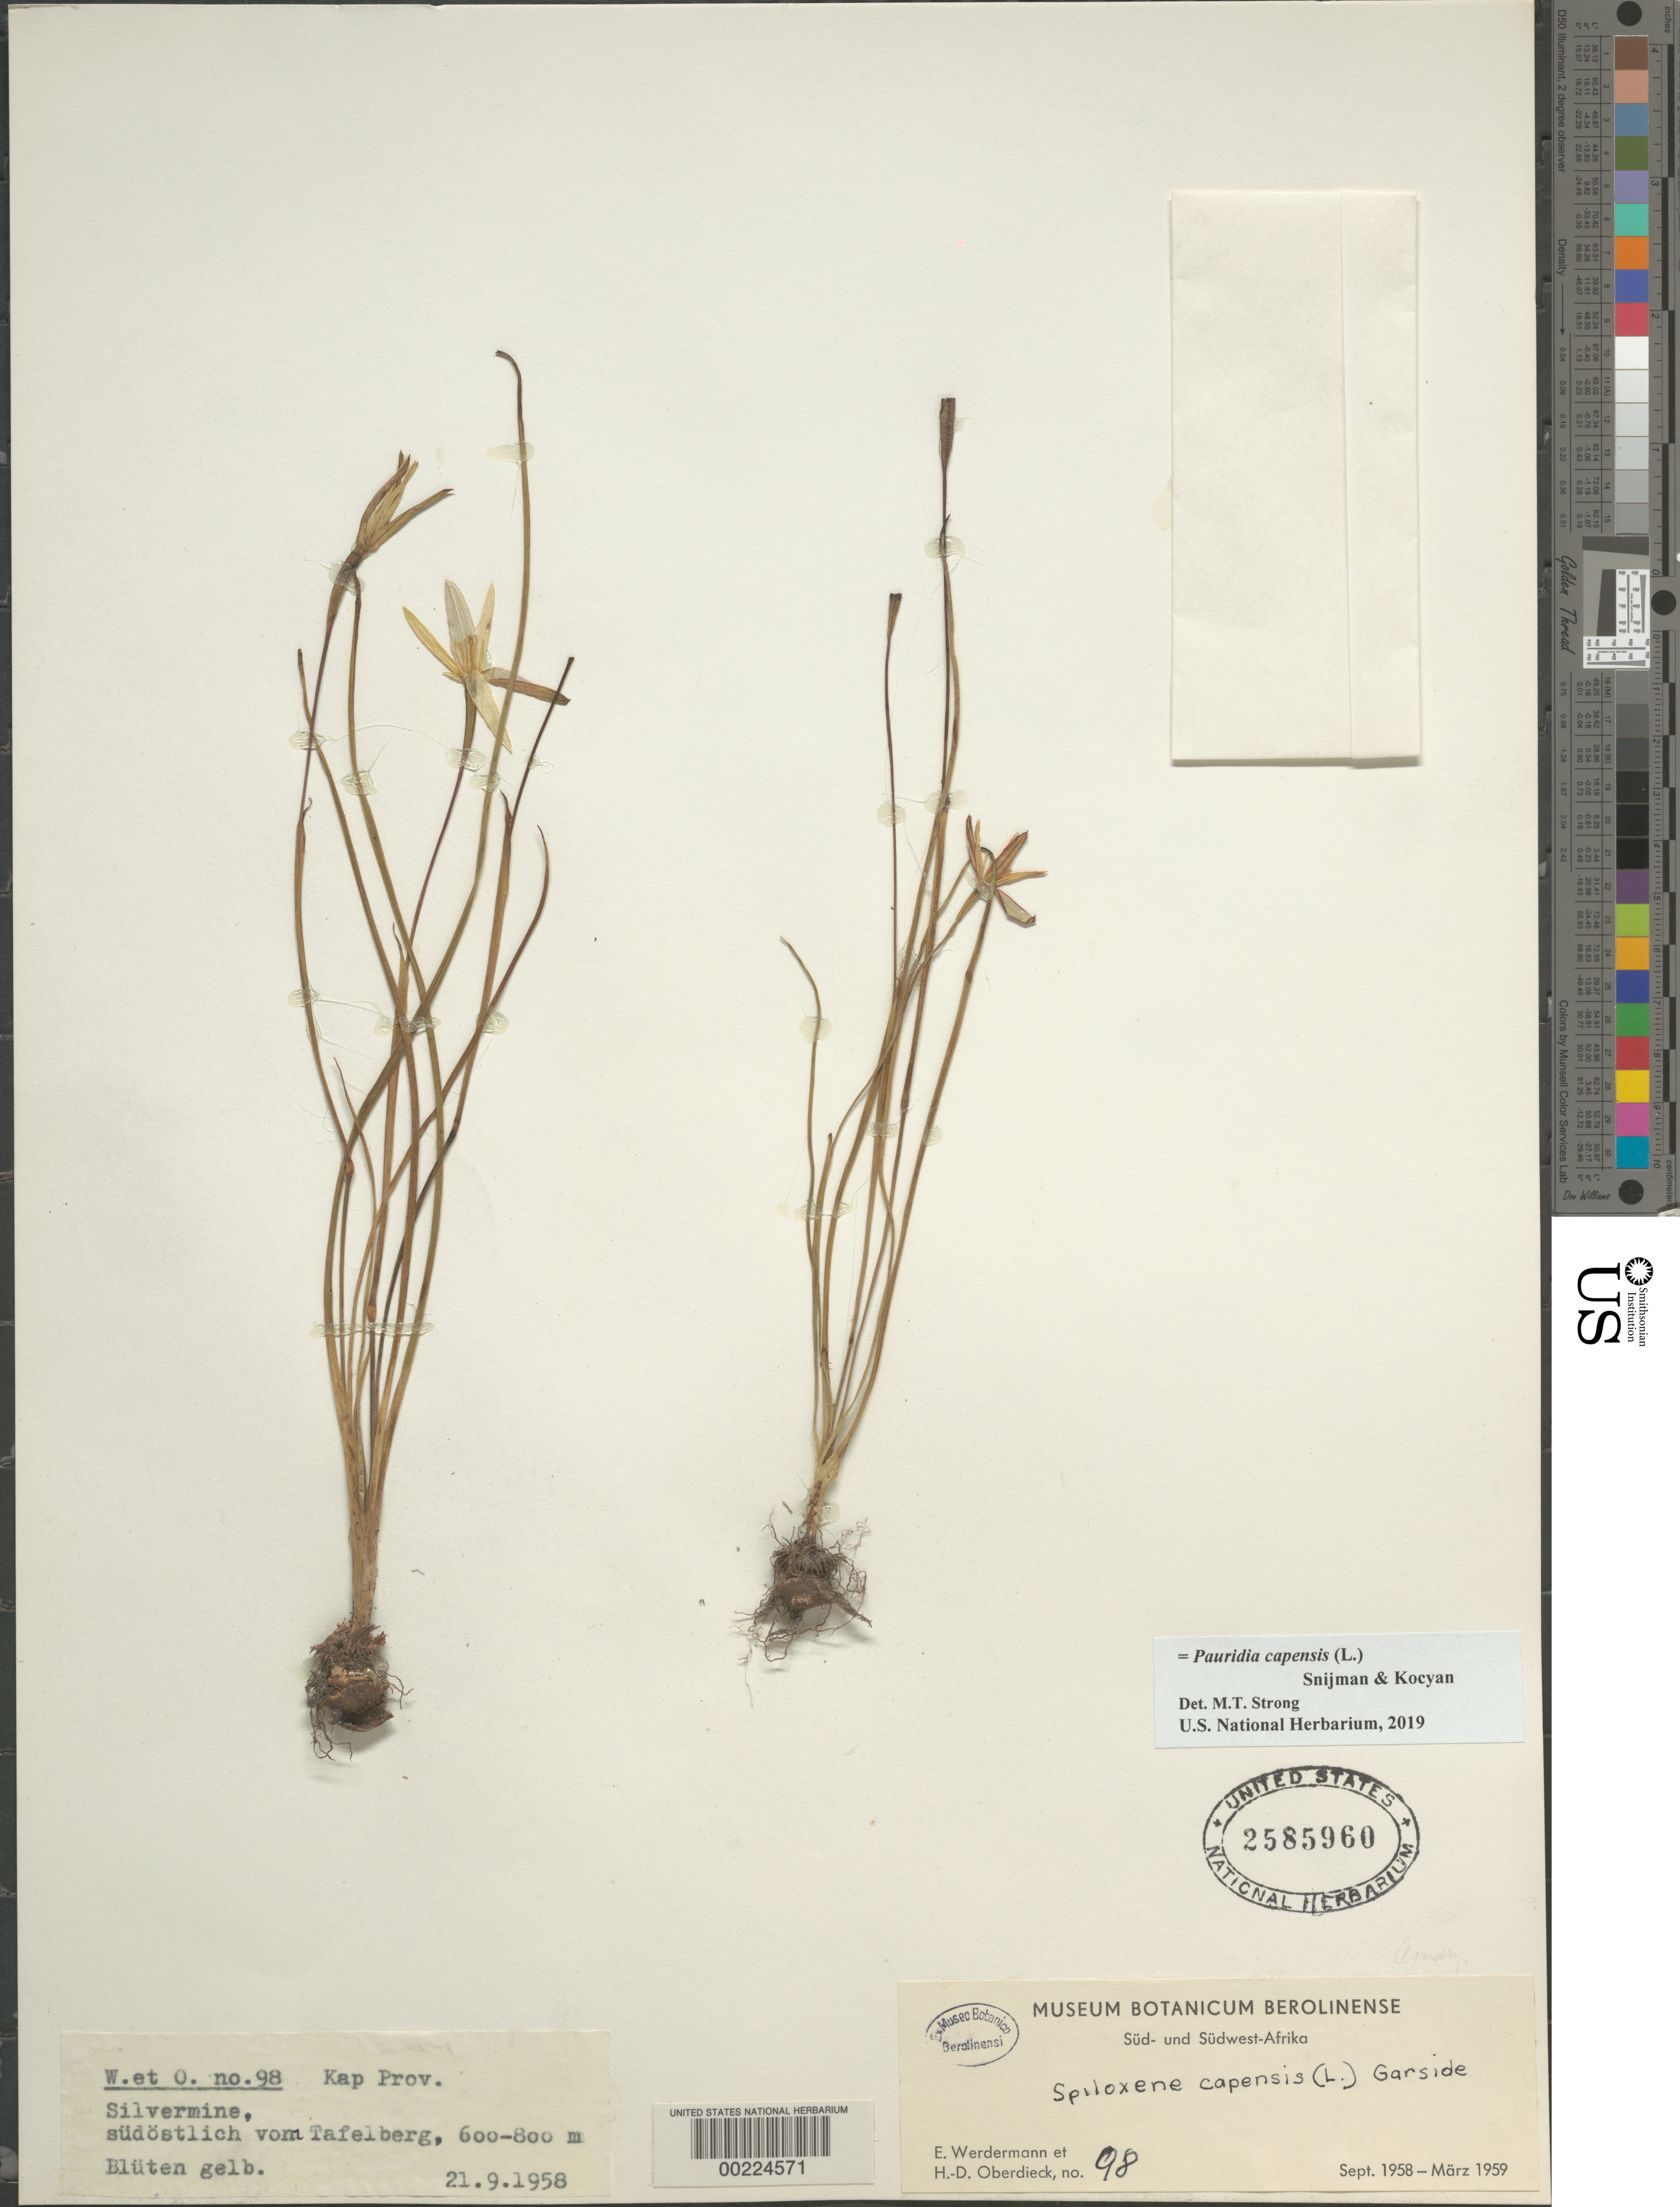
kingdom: Plantae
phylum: Tracheophyta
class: Liliopsida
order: Asparagales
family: Hypoxidaceae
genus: Pauridia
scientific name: Pauridia capensis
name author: (L.) Snijman & Kocyan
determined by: Strong, Mark T., (BOT), Smithsonian Institution - National Museum of Natural History (UNITED STATES)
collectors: E. Werdermann & H. Oberdieck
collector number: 98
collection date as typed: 21 Sep 1958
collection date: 1958-09-21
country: South Africa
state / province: Western Cape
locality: Silver mine, s from tafelberg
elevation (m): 600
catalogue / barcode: US 2585960